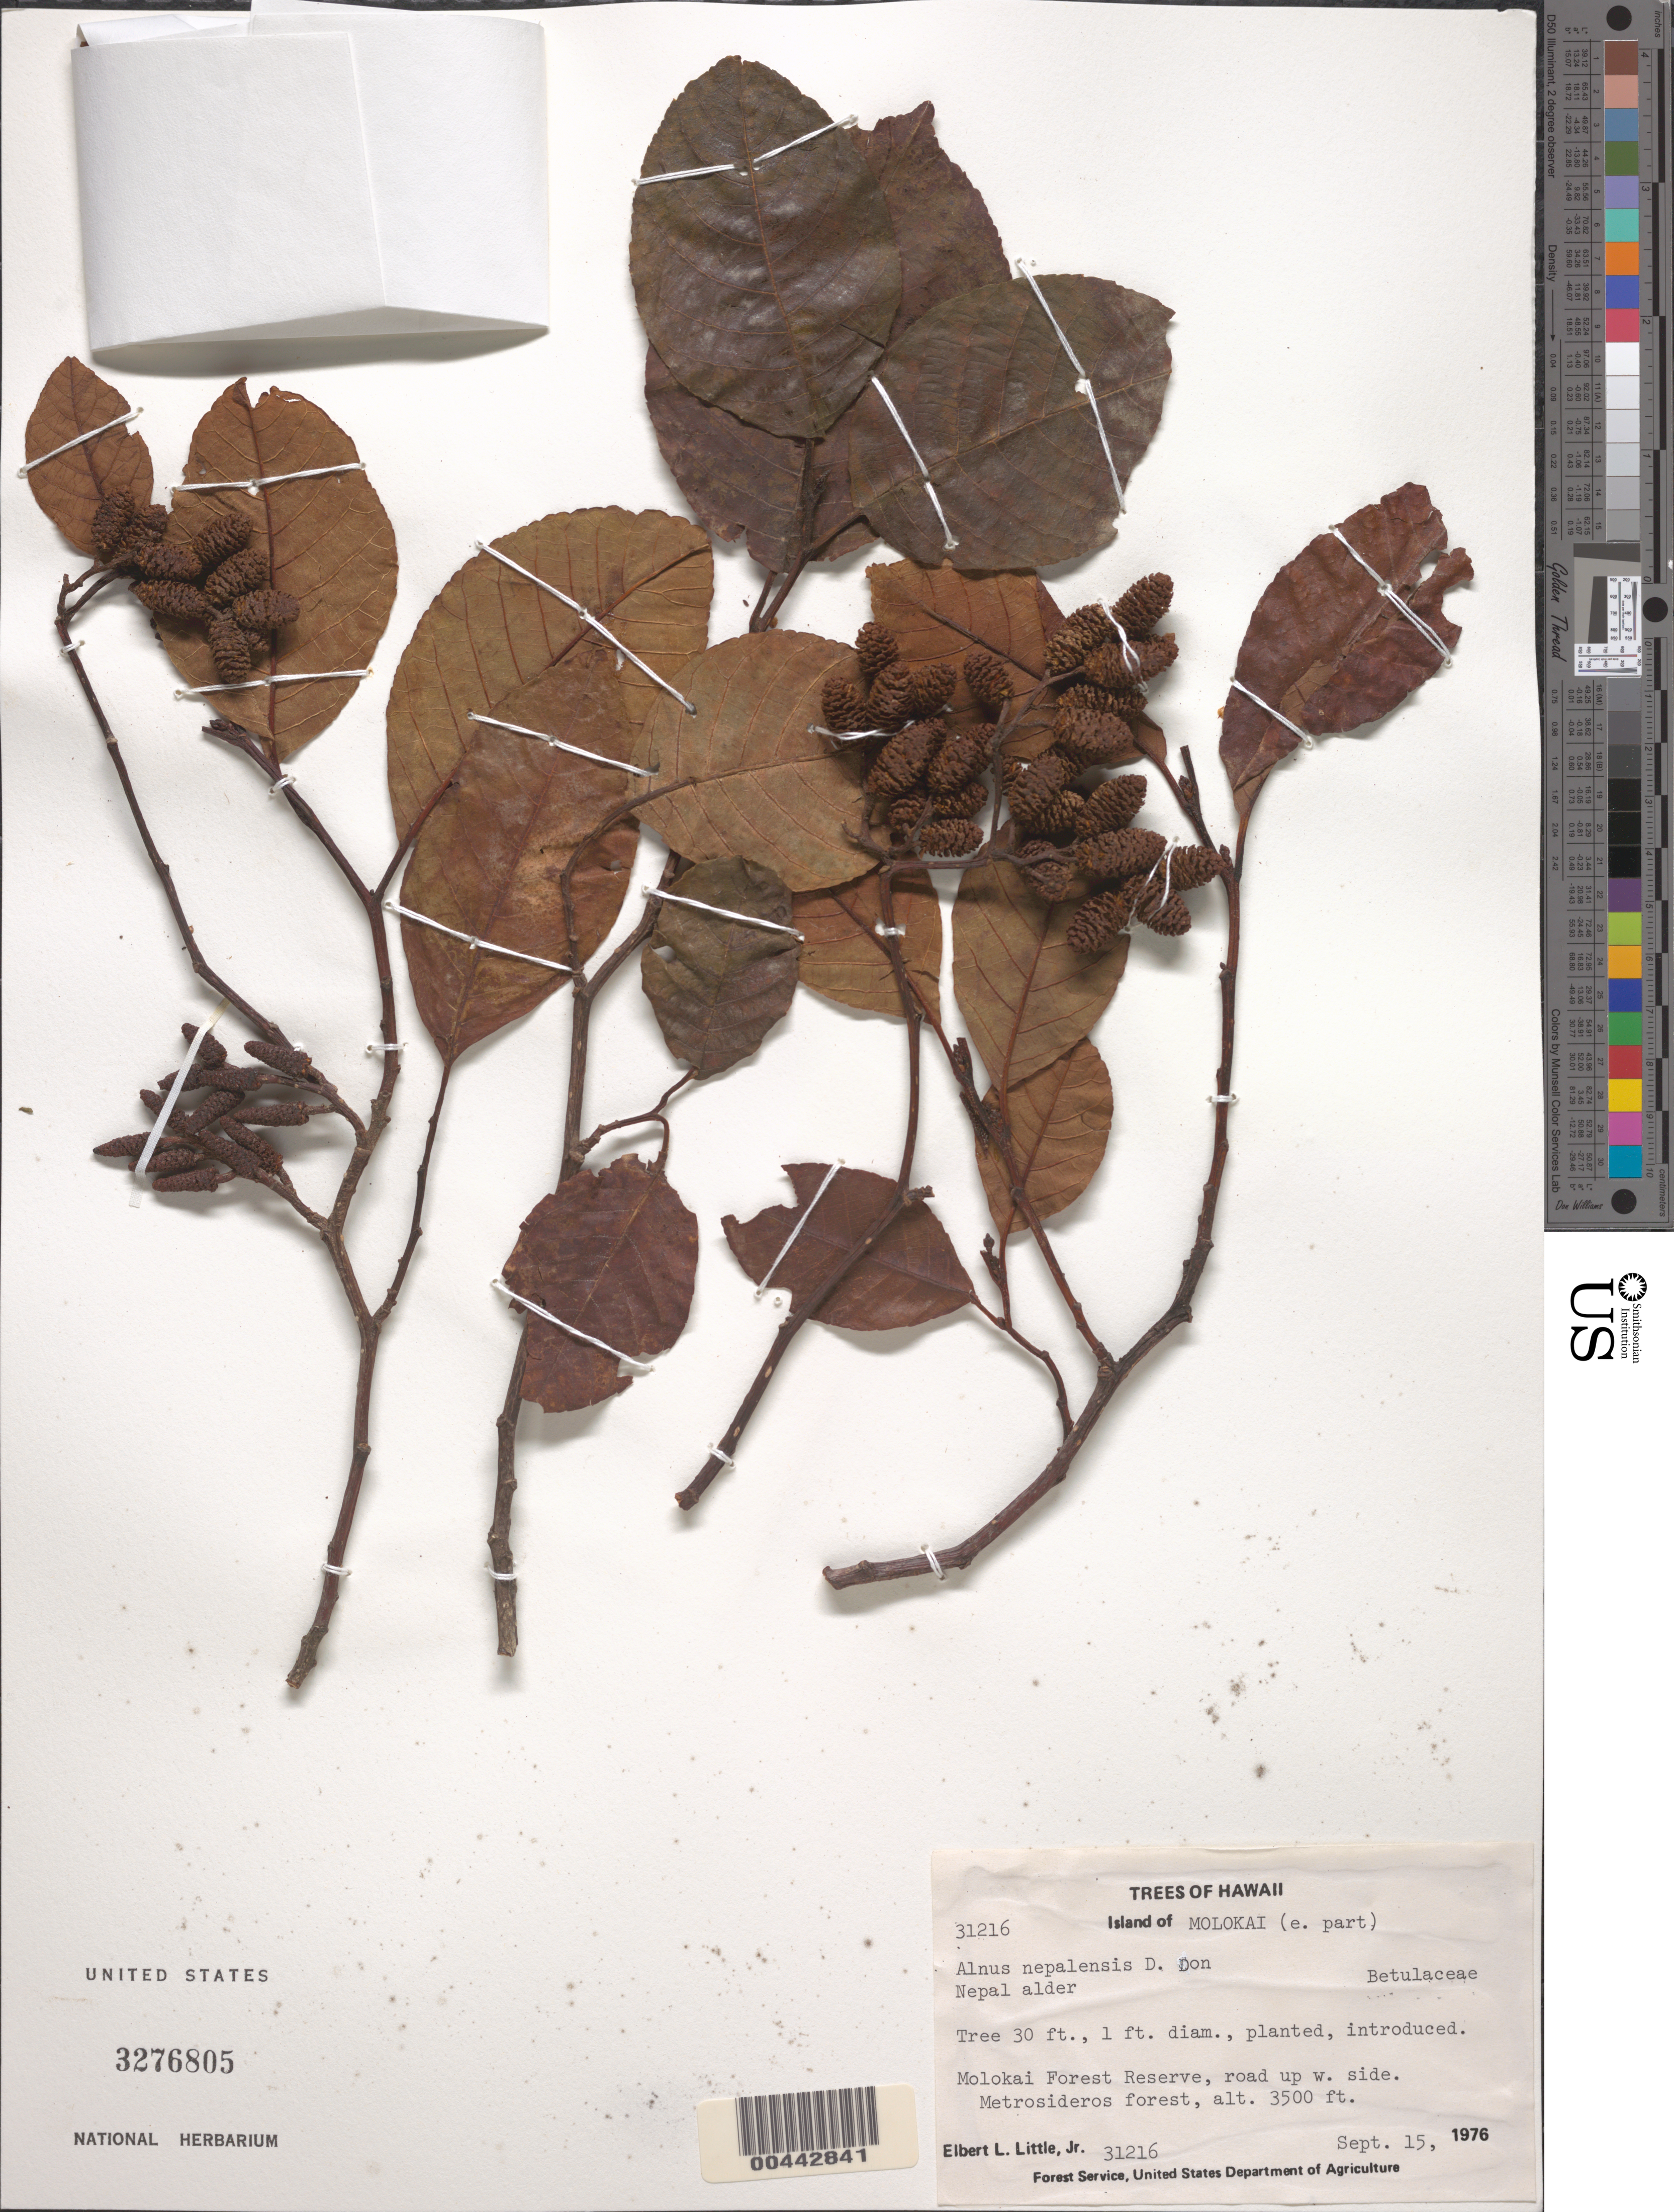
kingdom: Plantae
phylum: Tracheophyta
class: Magnoliopsida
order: Fagales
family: Betulaceae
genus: Alnus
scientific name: Alnus nepalensis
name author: D. Don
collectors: E. L. Little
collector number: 31216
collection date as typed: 15 Sep 1976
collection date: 1976-09-15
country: United States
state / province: Hawaii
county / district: Maui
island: Moloka'i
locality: East part of Molokai, Molokai Forest Reserve, road up west side.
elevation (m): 1067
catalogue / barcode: US 3276805